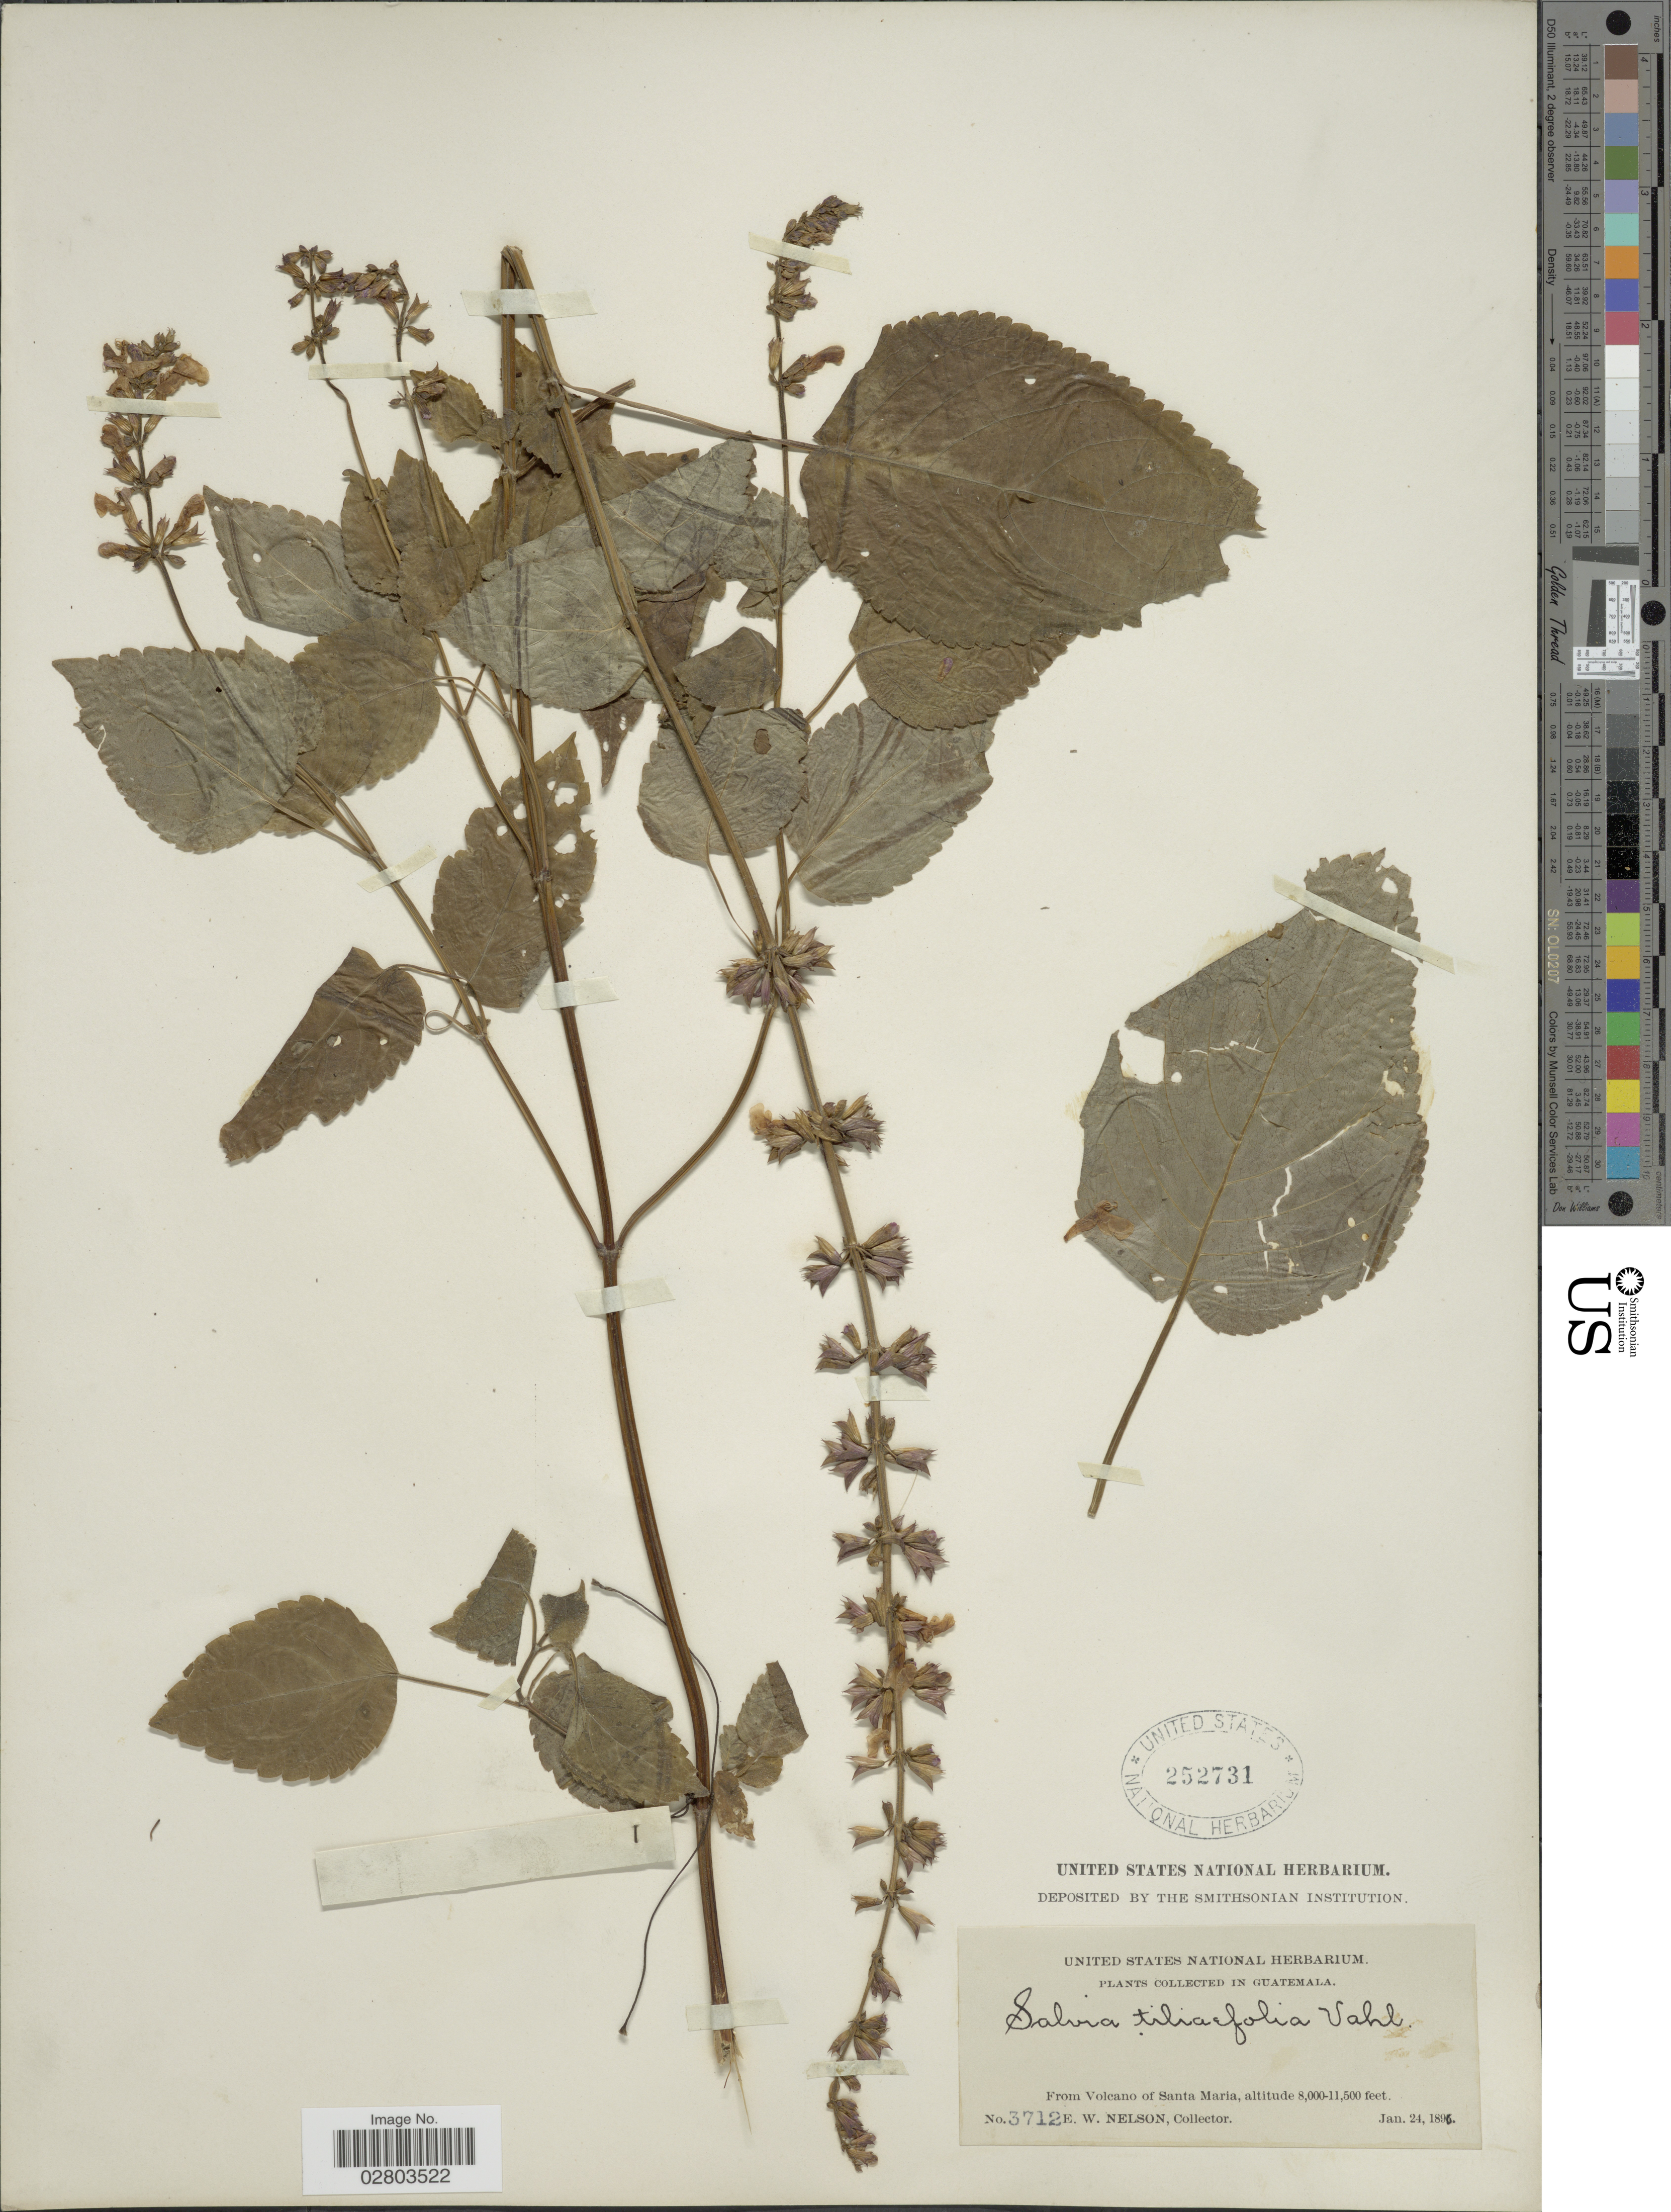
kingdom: Plantae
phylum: Tracheophyta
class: Magnoliopsida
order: Lamiales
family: Lamiaceae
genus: Salvia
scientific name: Salvia tiliifolia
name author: Vahl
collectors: E. W. Nelson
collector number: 3712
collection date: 1896-01-24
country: Guatemala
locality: From Volcano of Santa Maria.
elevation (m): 2438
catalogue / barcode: US 252731